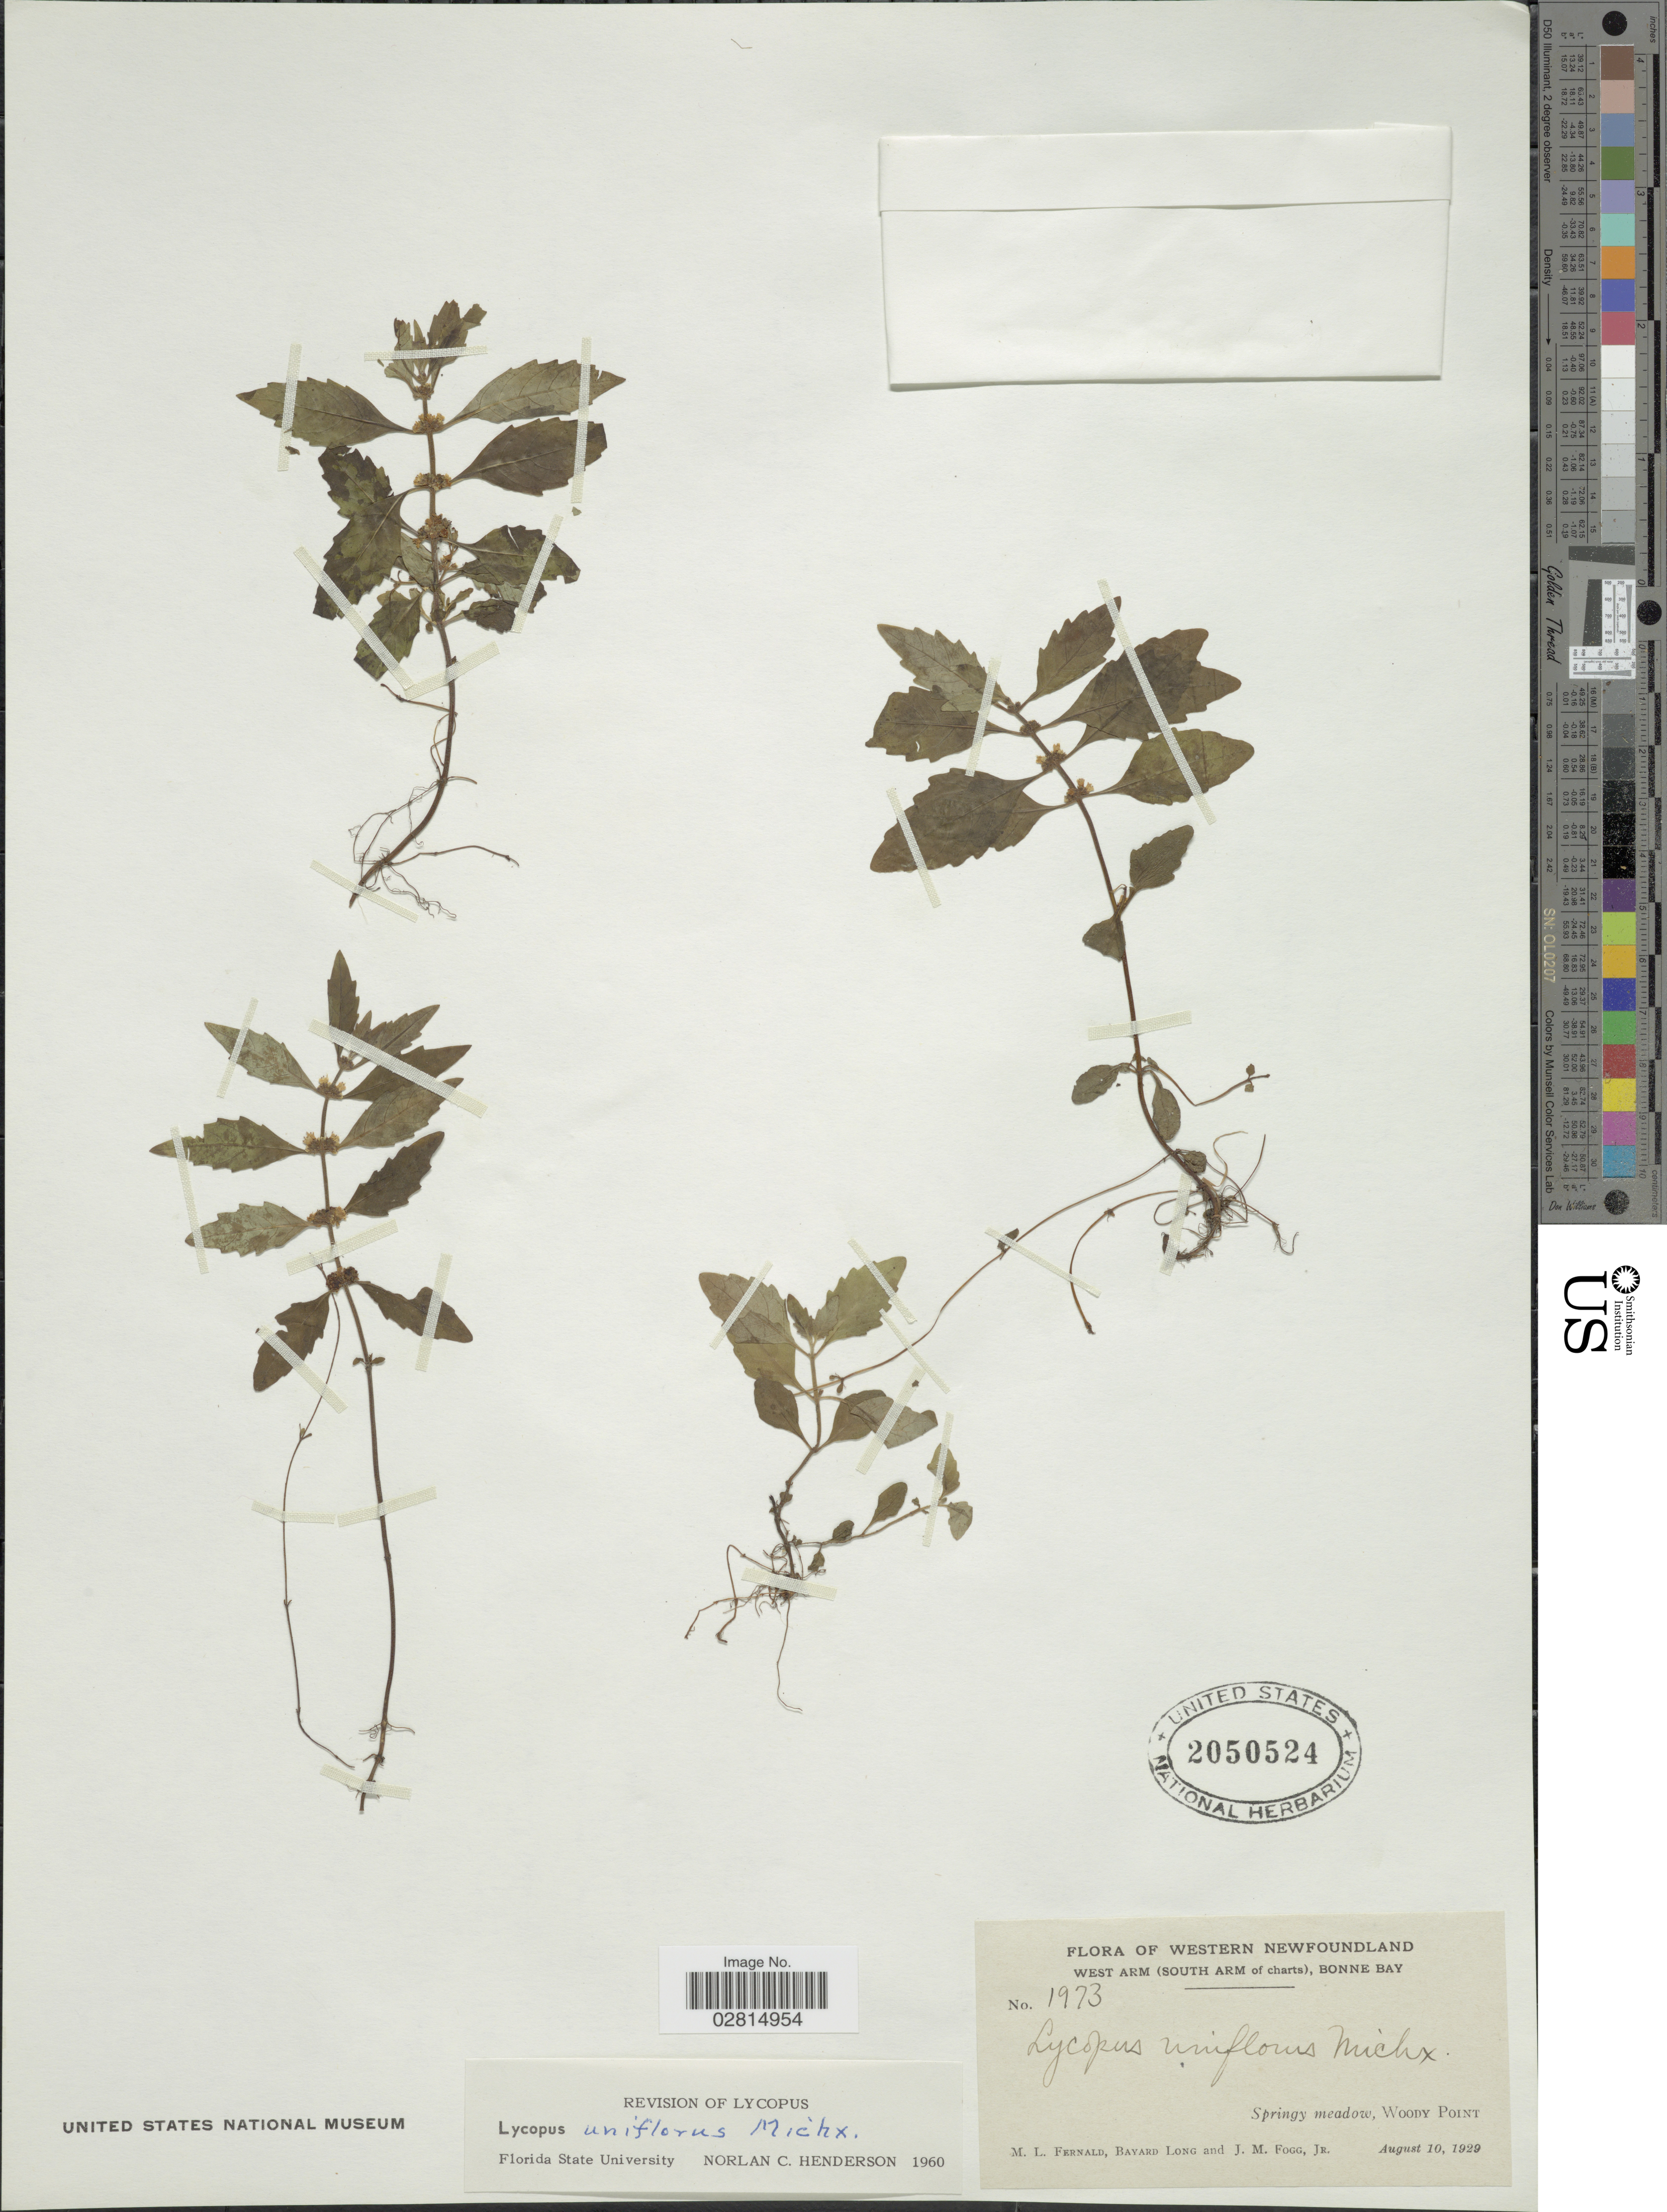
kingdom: Plantae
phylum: Tracheophyta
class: Magnoliopsida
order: Lamiales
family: Lamiaceae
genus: Lycopus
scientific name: Lycopus uniflorus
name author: Michx.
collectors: M. L. Fernald, B. Long & J. Fogg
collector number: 1973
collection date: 1929-08-10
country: Canada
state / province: Newfoundland and Labrador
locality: Western Newfoundland, West Arm (south Arm of charts), Bonne Bay, Springy meadow, Woody Point.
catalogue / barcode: US 2050524